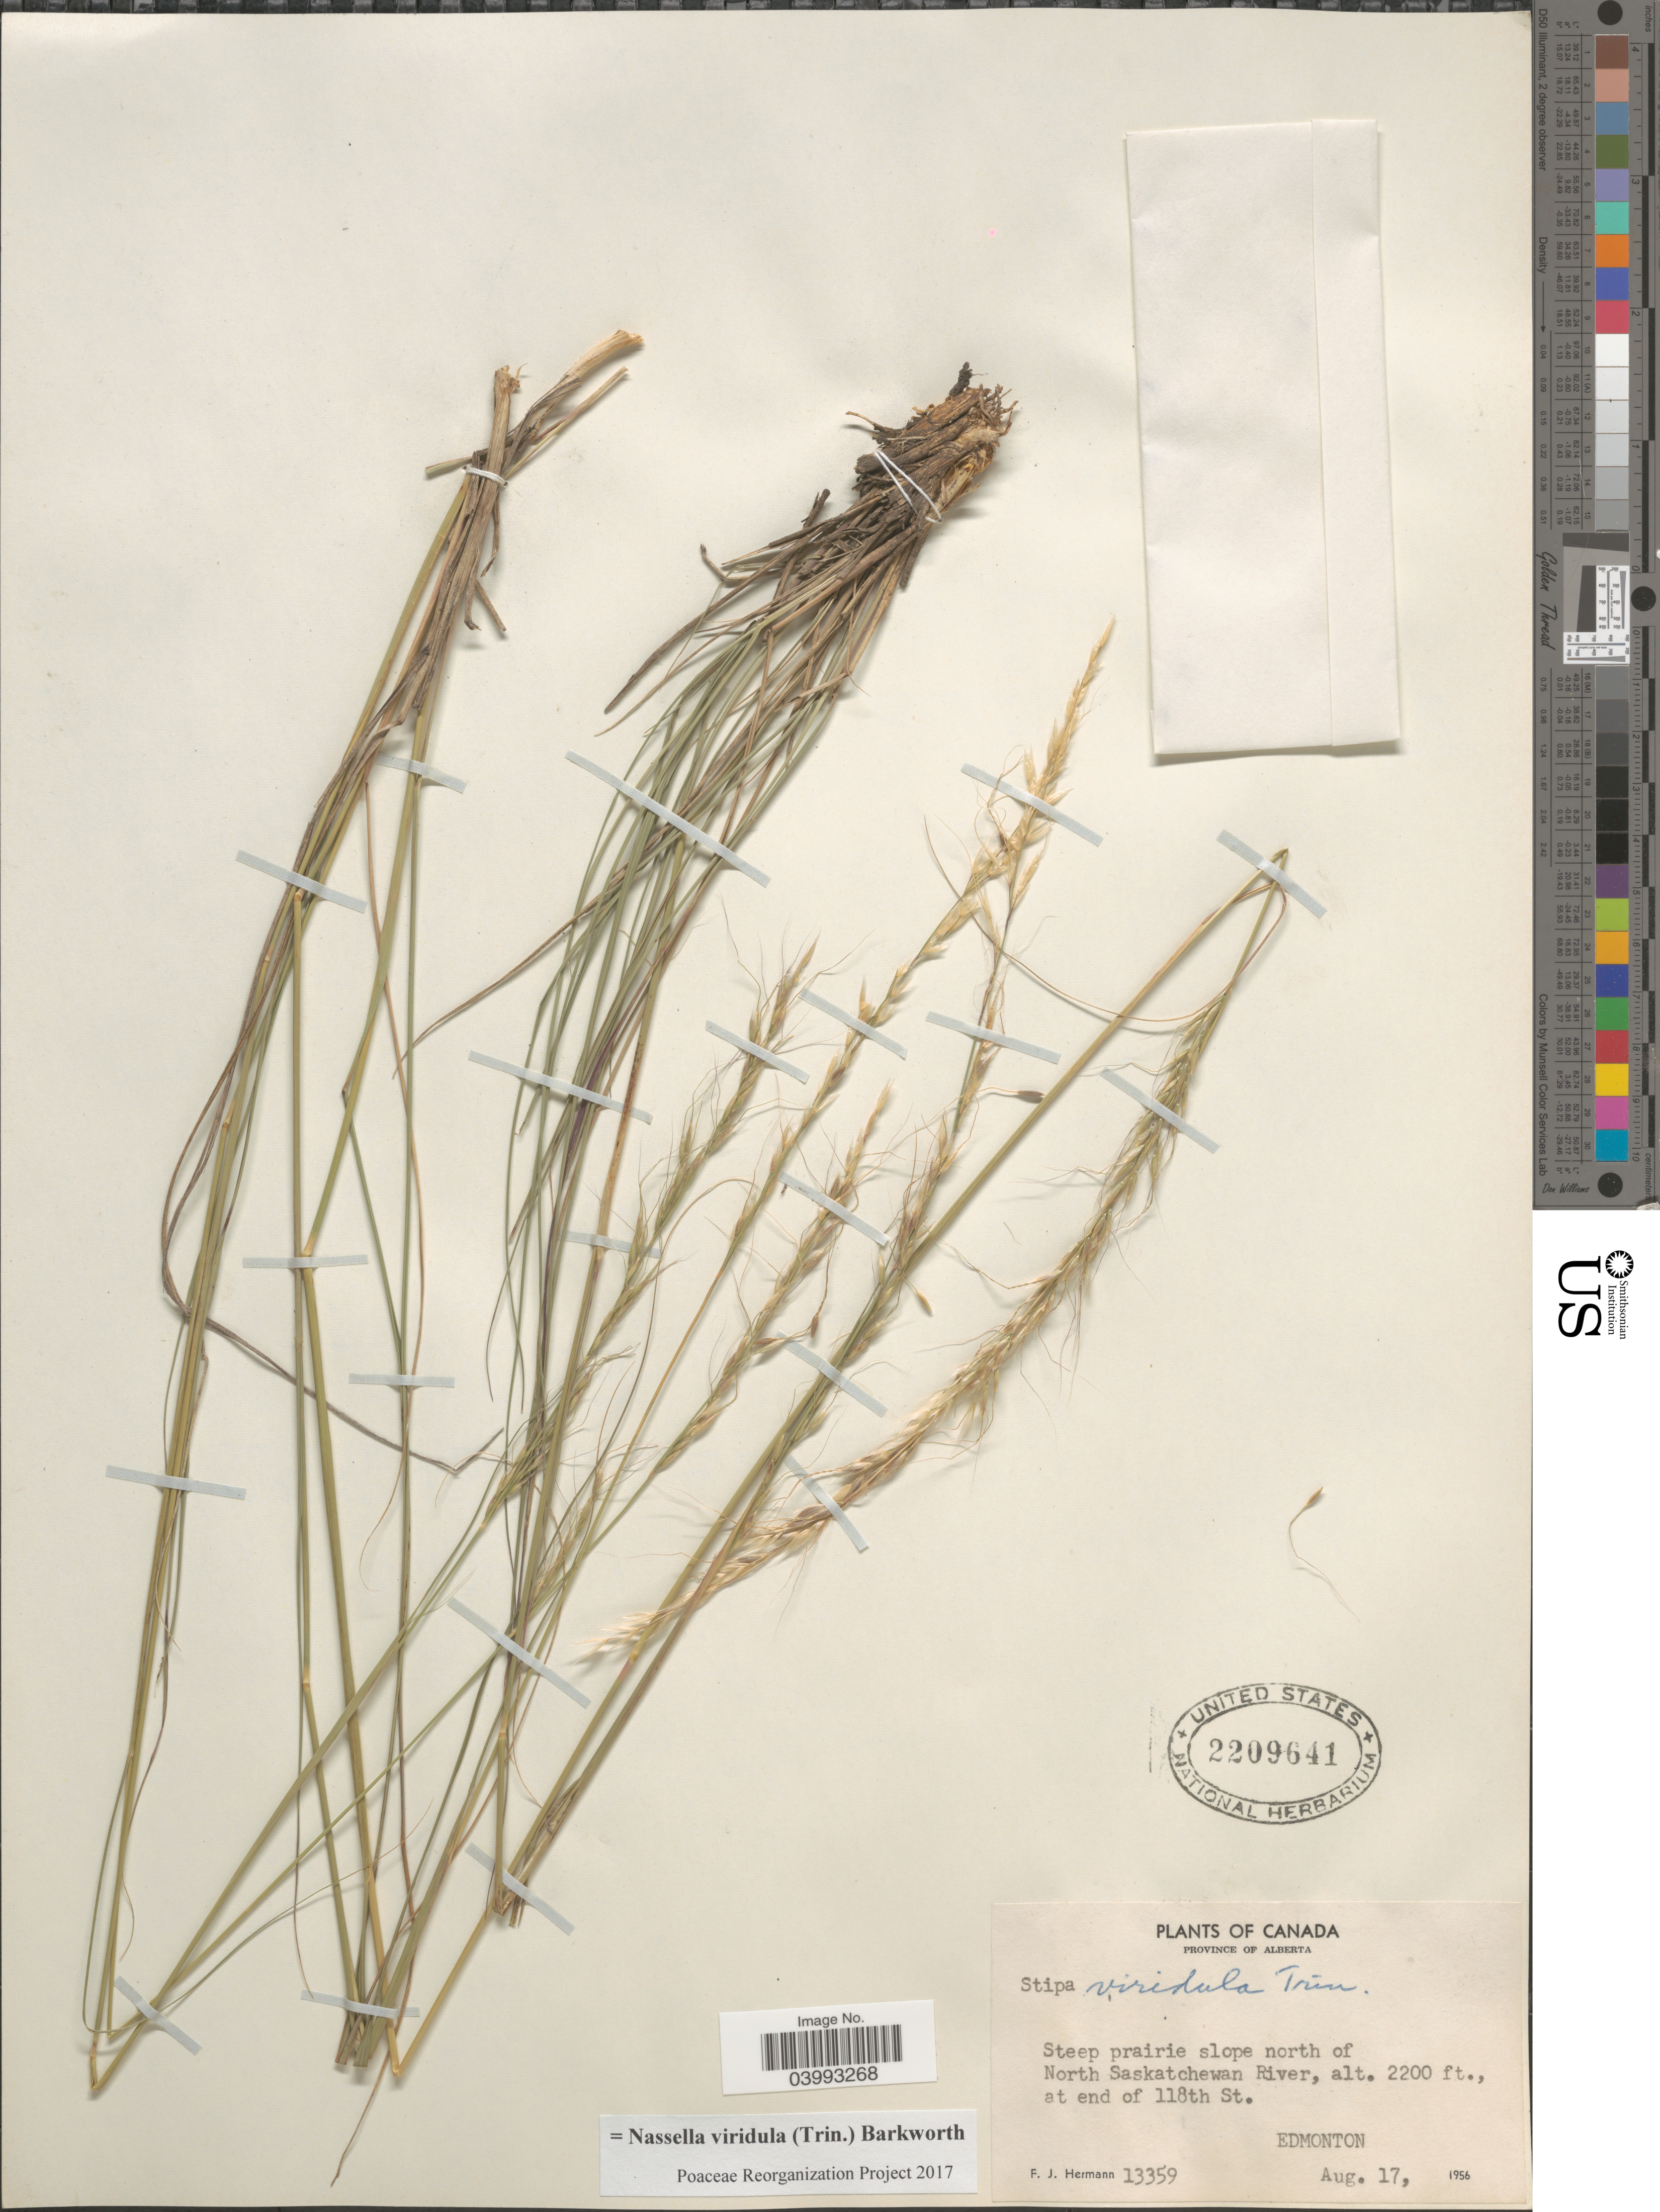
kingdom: Plantae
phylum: Tracheophyta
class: Liliopsida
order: Poales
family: Poaceae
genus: Nassella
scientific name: Nassella viridula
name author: (Trin.) Barkworth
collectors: F. J. Hermann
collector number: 13359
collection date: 1956-08-17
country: Canada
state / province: Alberta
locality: Steep prairie slope north of North Saskatchewan River, at end of 118th St. Edmonton.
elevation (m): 671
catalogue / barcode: US 2209641